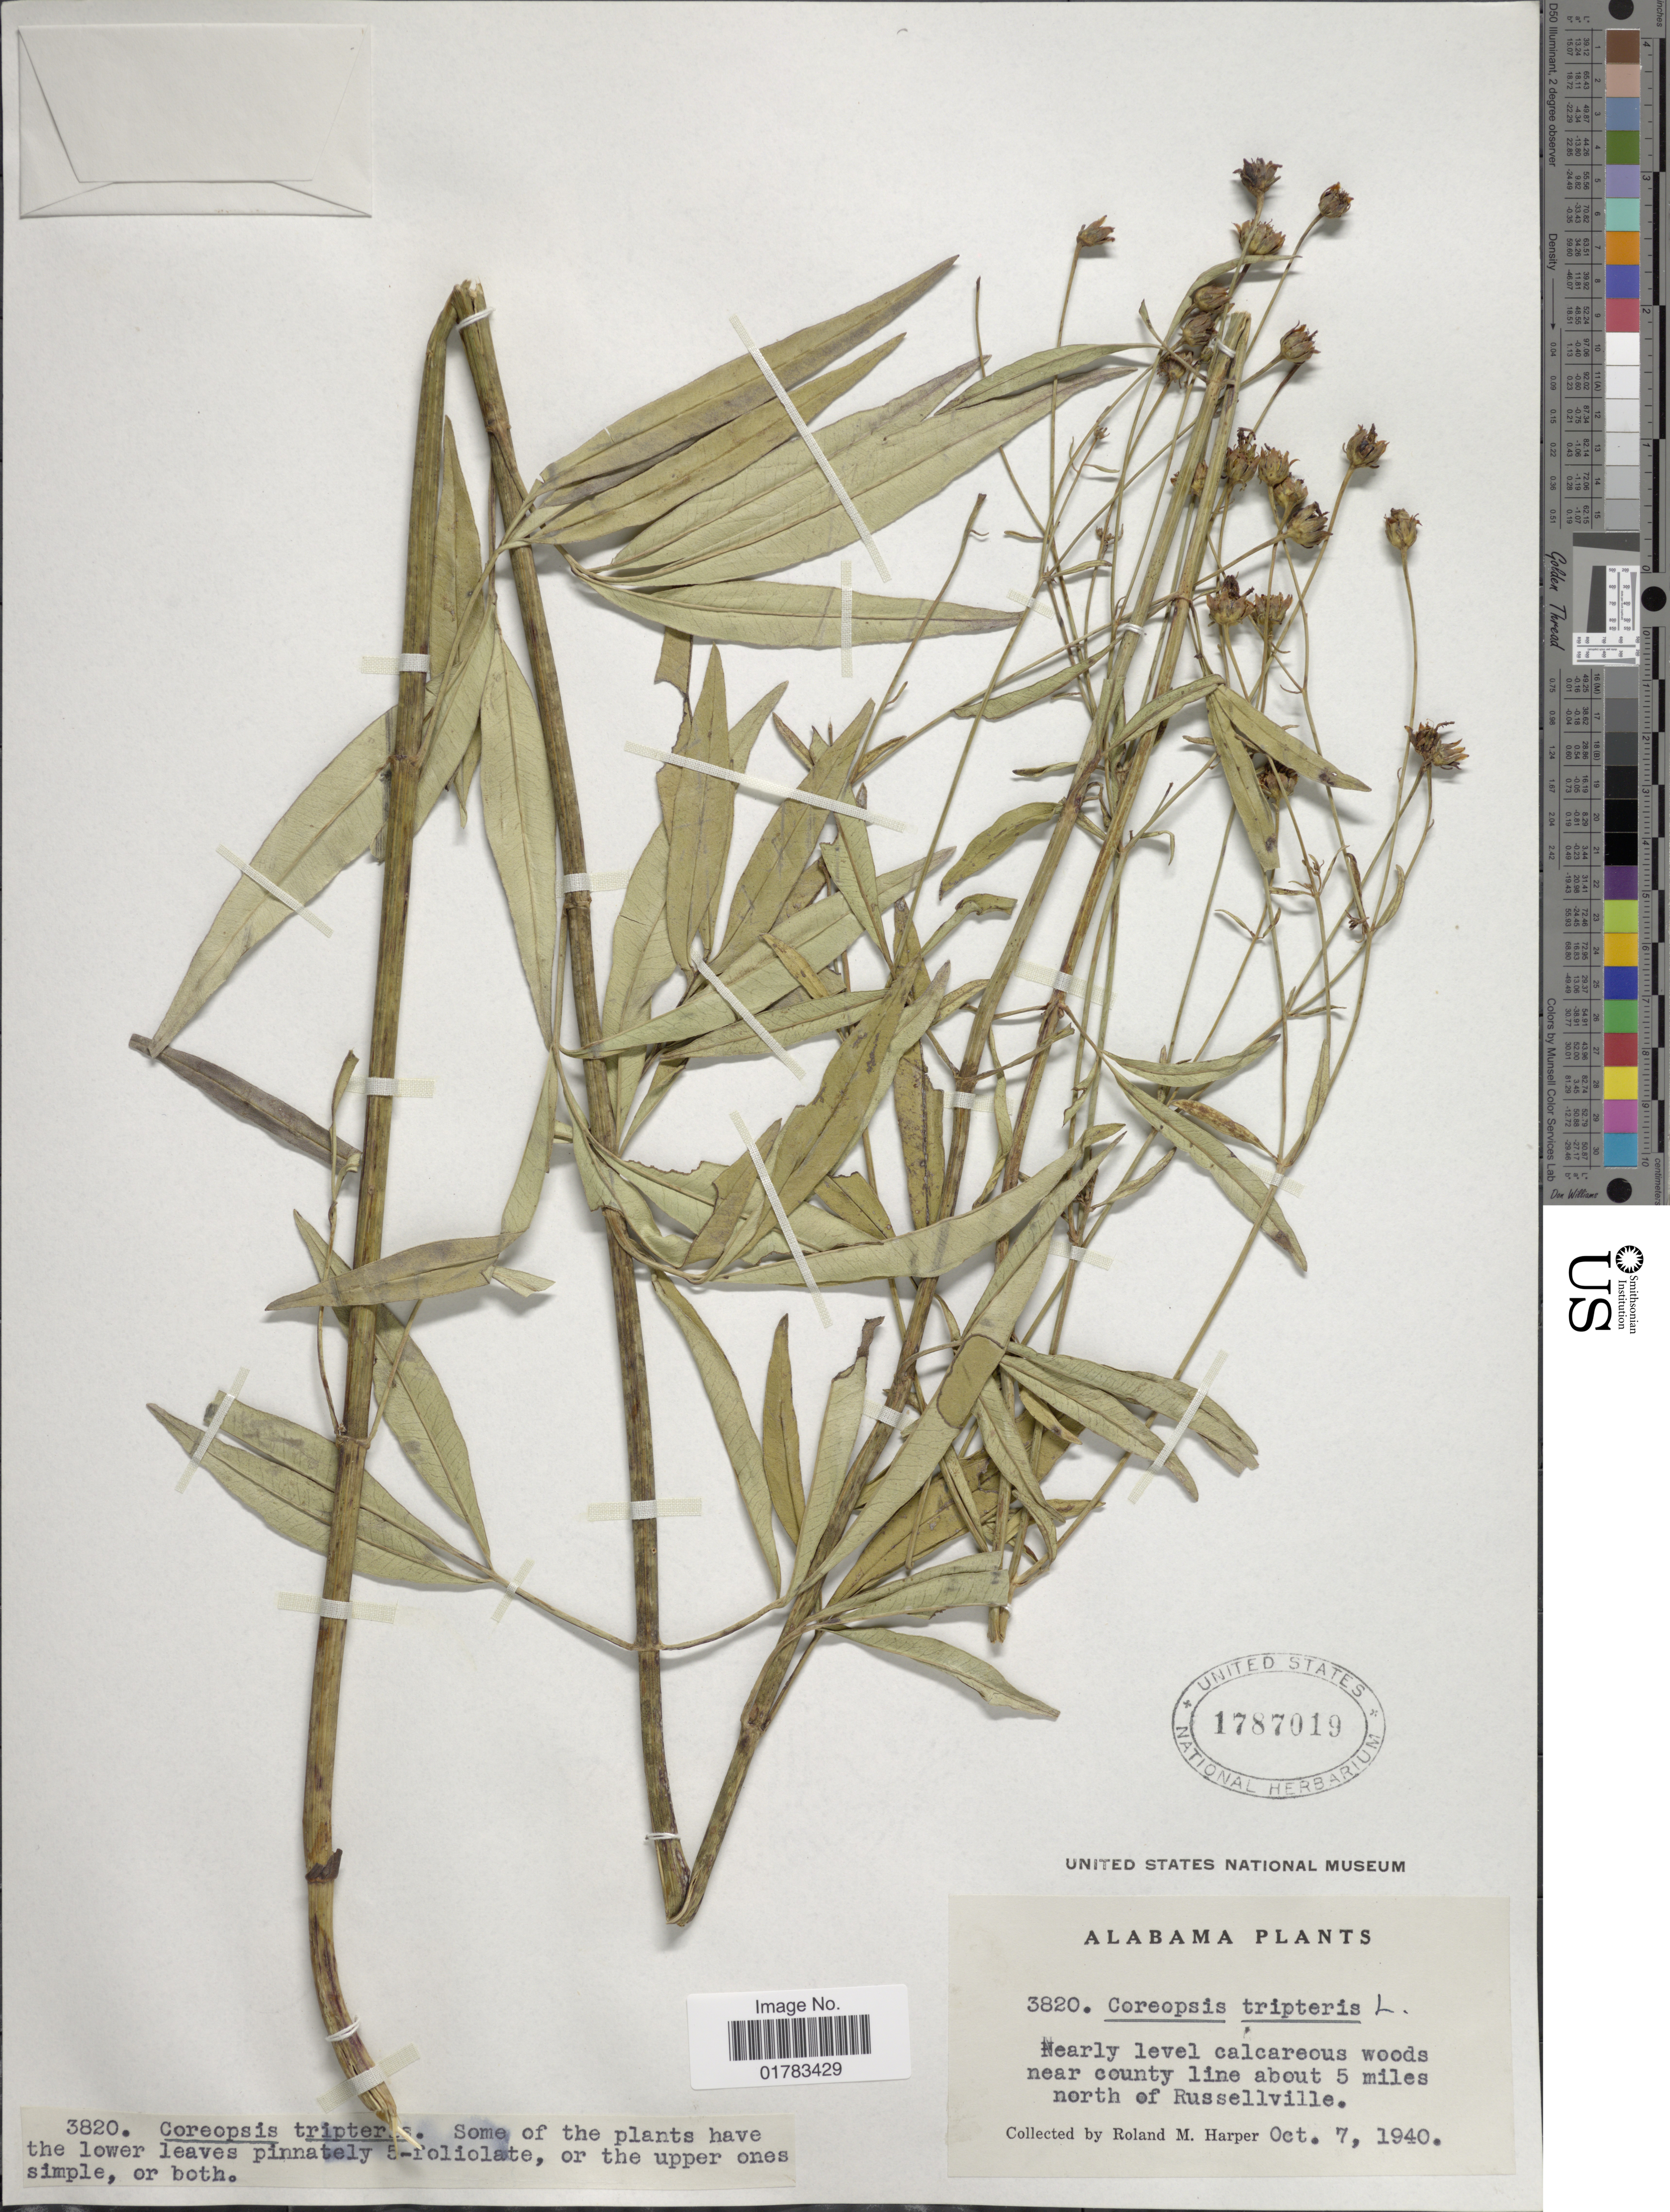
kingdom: Plantae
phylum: Tracheophyta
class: Magnoliopsida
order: Asterales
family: Asteraceae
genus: Coreopsis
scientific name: Coreopsis tripteris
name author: L.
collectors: R. M. Harper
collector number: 3820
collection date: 1940-10-07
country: United States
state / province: Alabama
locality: Nearly level calcareous woods near county line about 5 miles north of Russellville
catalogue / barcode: US 1787019